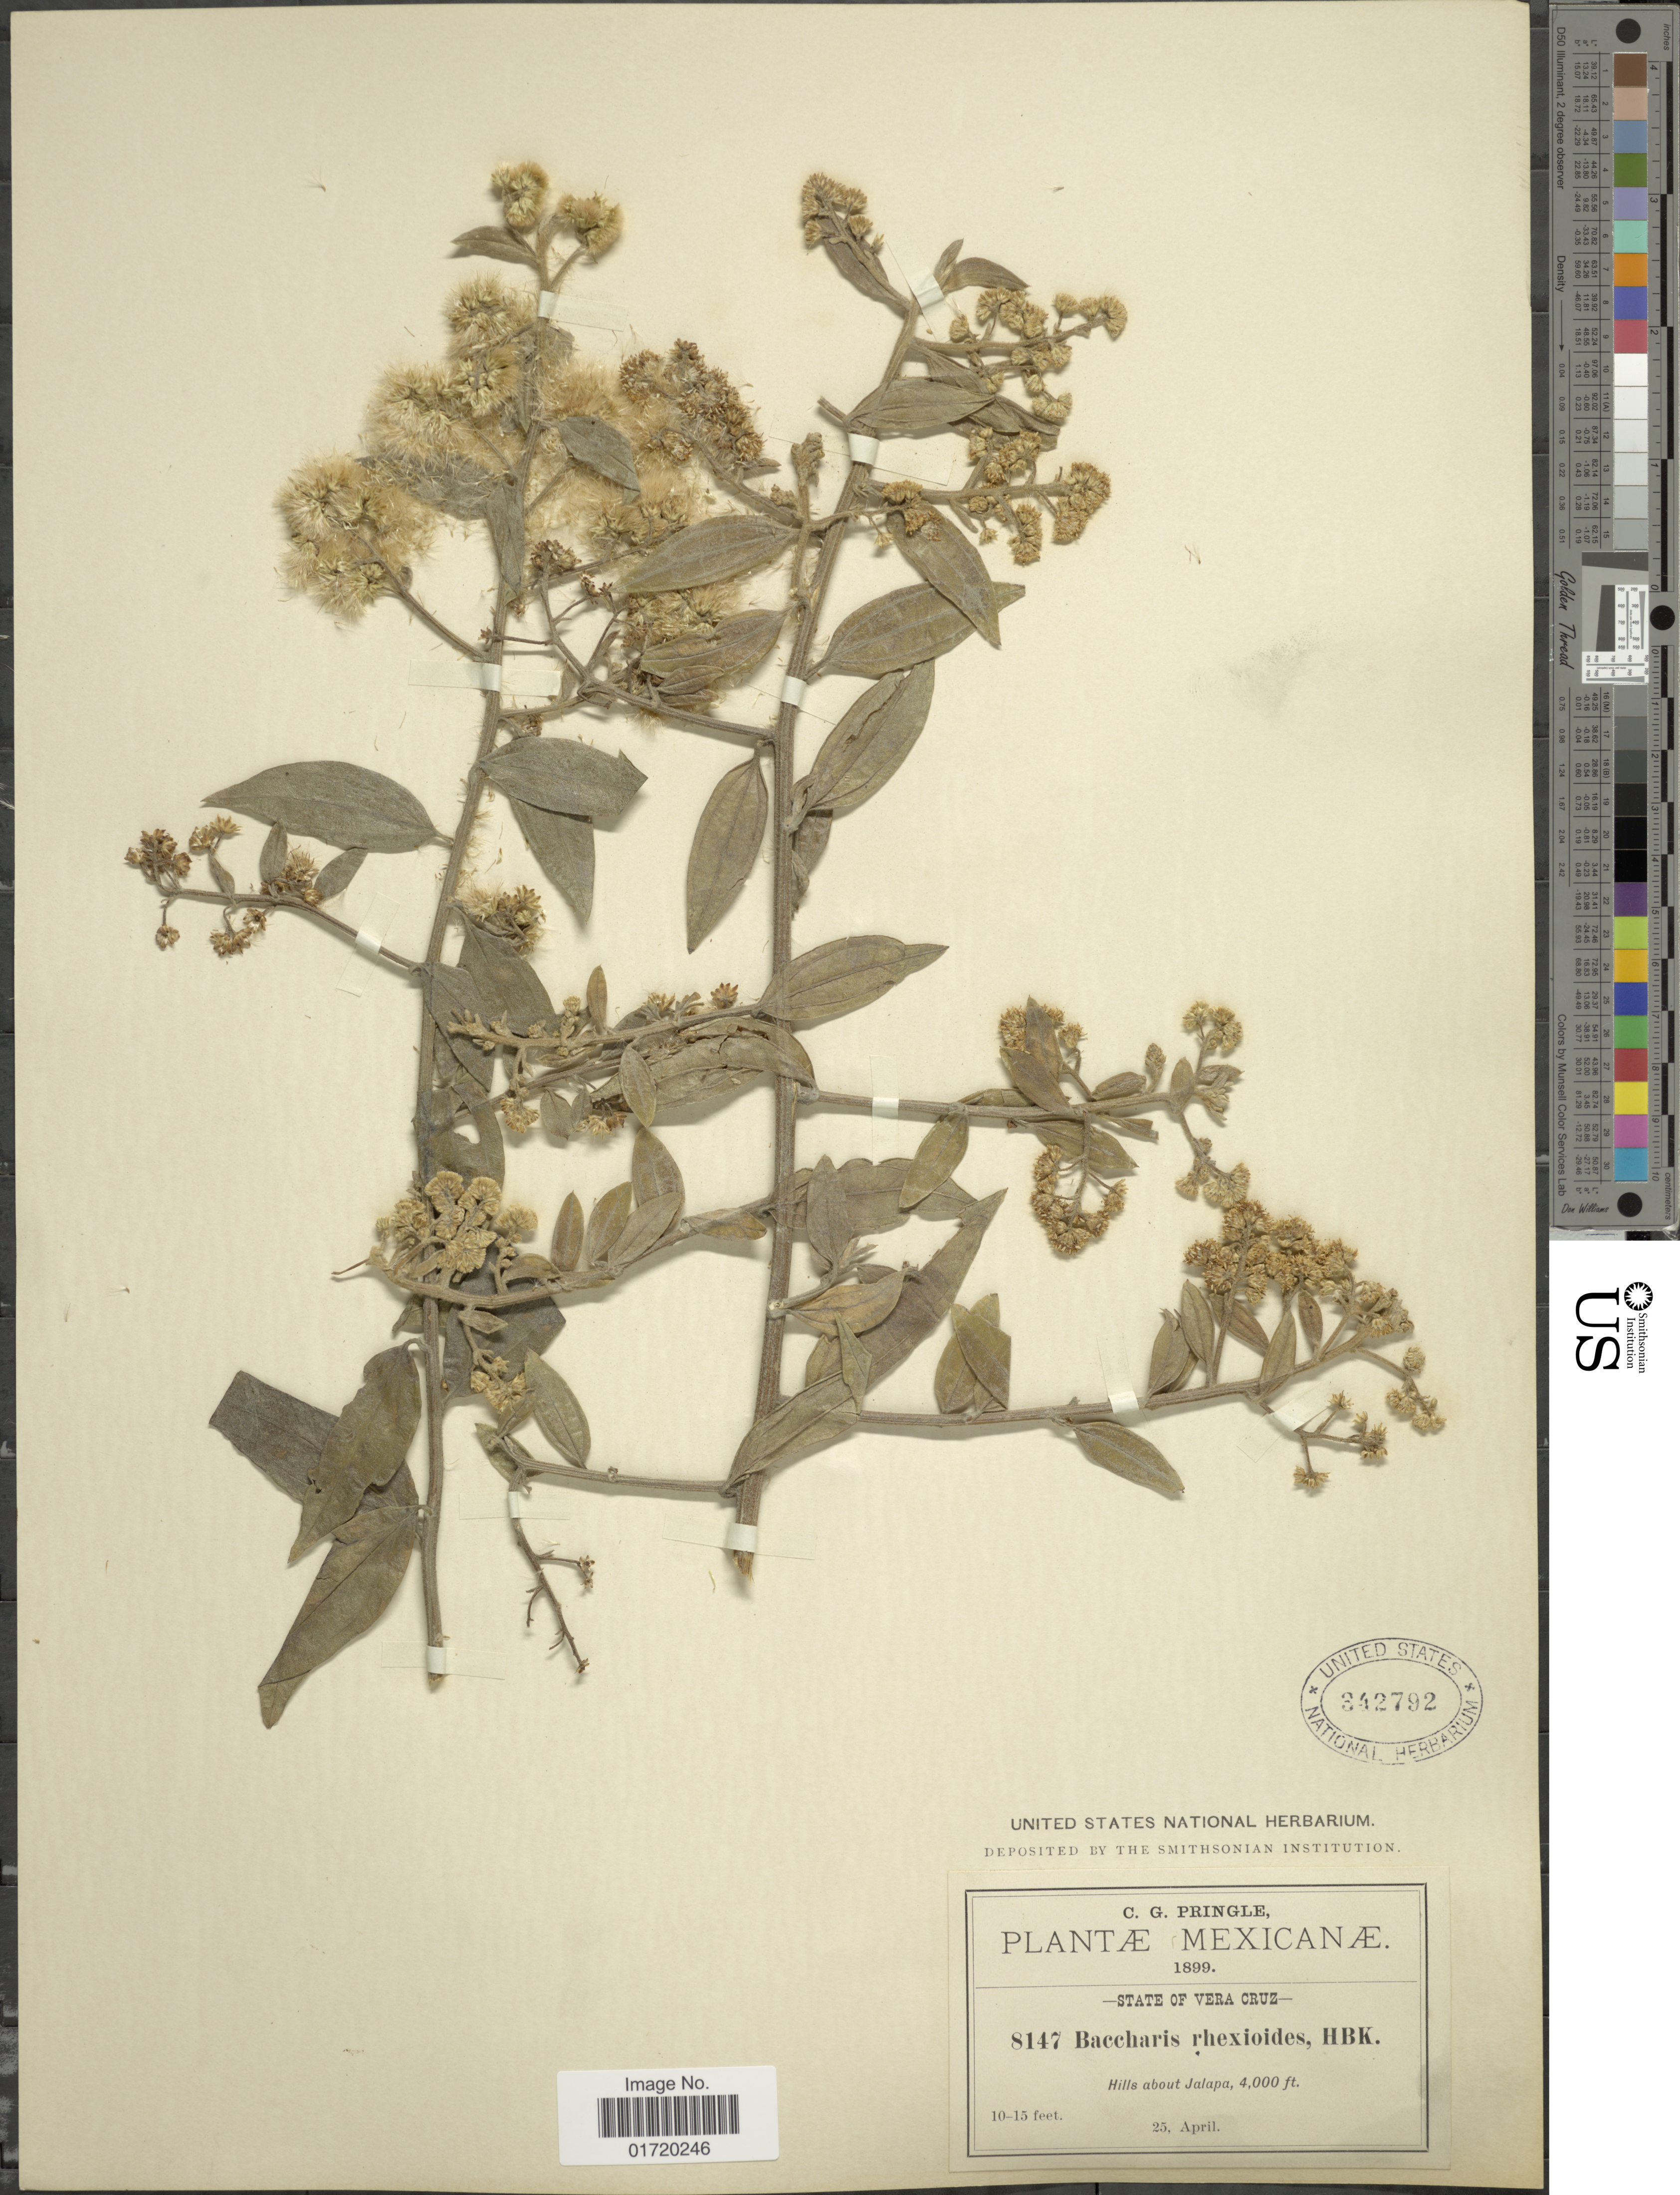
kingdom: Plantae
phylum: Tracheophyta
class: Magnoliopsida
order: Asterales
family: Asteraceae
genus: Baccharis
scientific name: Baccharis trinervis var. rhexioides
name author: (Kunth) Baker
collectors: C. G. Pringle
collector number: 8147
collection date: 1899-04-25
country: Mexico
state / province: Veracruz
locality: Mexicanae, State of Vera Cruz, about Jalapa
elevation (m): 1219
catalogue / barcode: US 342792